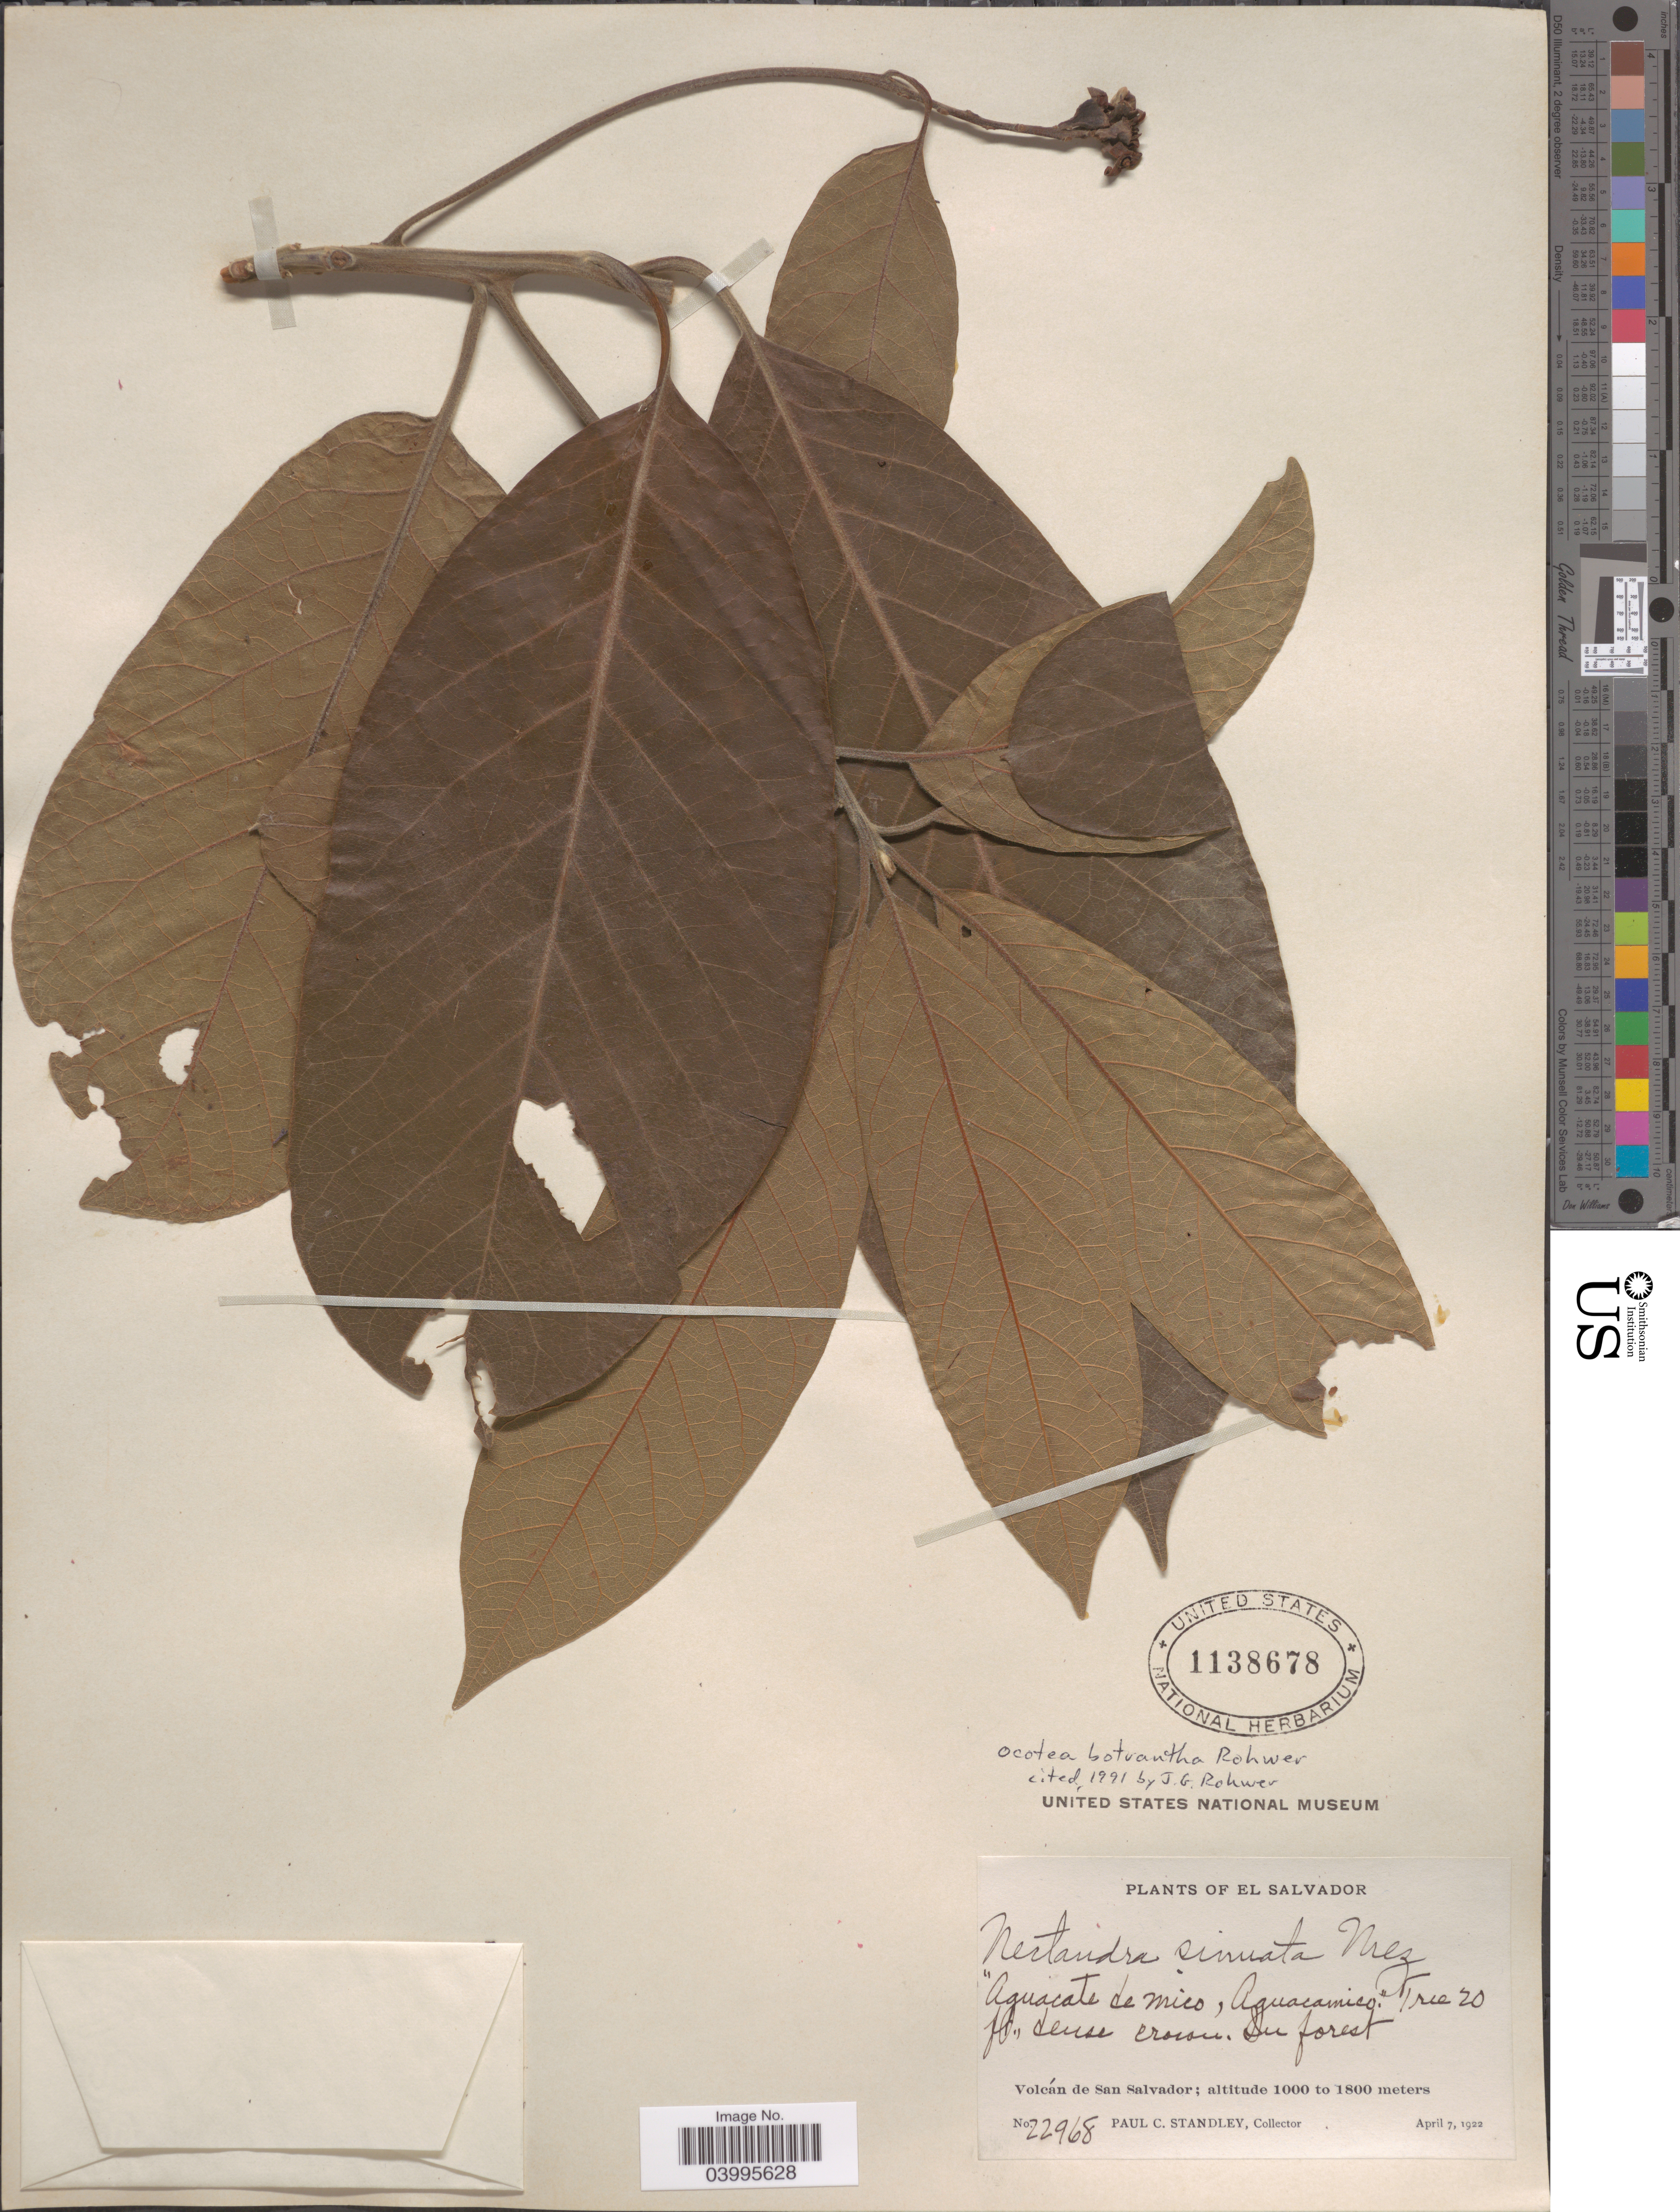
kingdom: Plantae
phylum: Tracheophyta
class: Magnoliopsida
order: Laurales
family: Lauraceae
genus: Ocotea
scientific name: Ocotea botrantha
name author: Rohwer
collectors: P. C. Standley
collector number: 22968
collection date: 1922-04-07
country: El Salvador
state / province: San Salvador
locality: Volcán de San Salvador.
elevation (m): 1000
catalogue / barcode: US 1138678